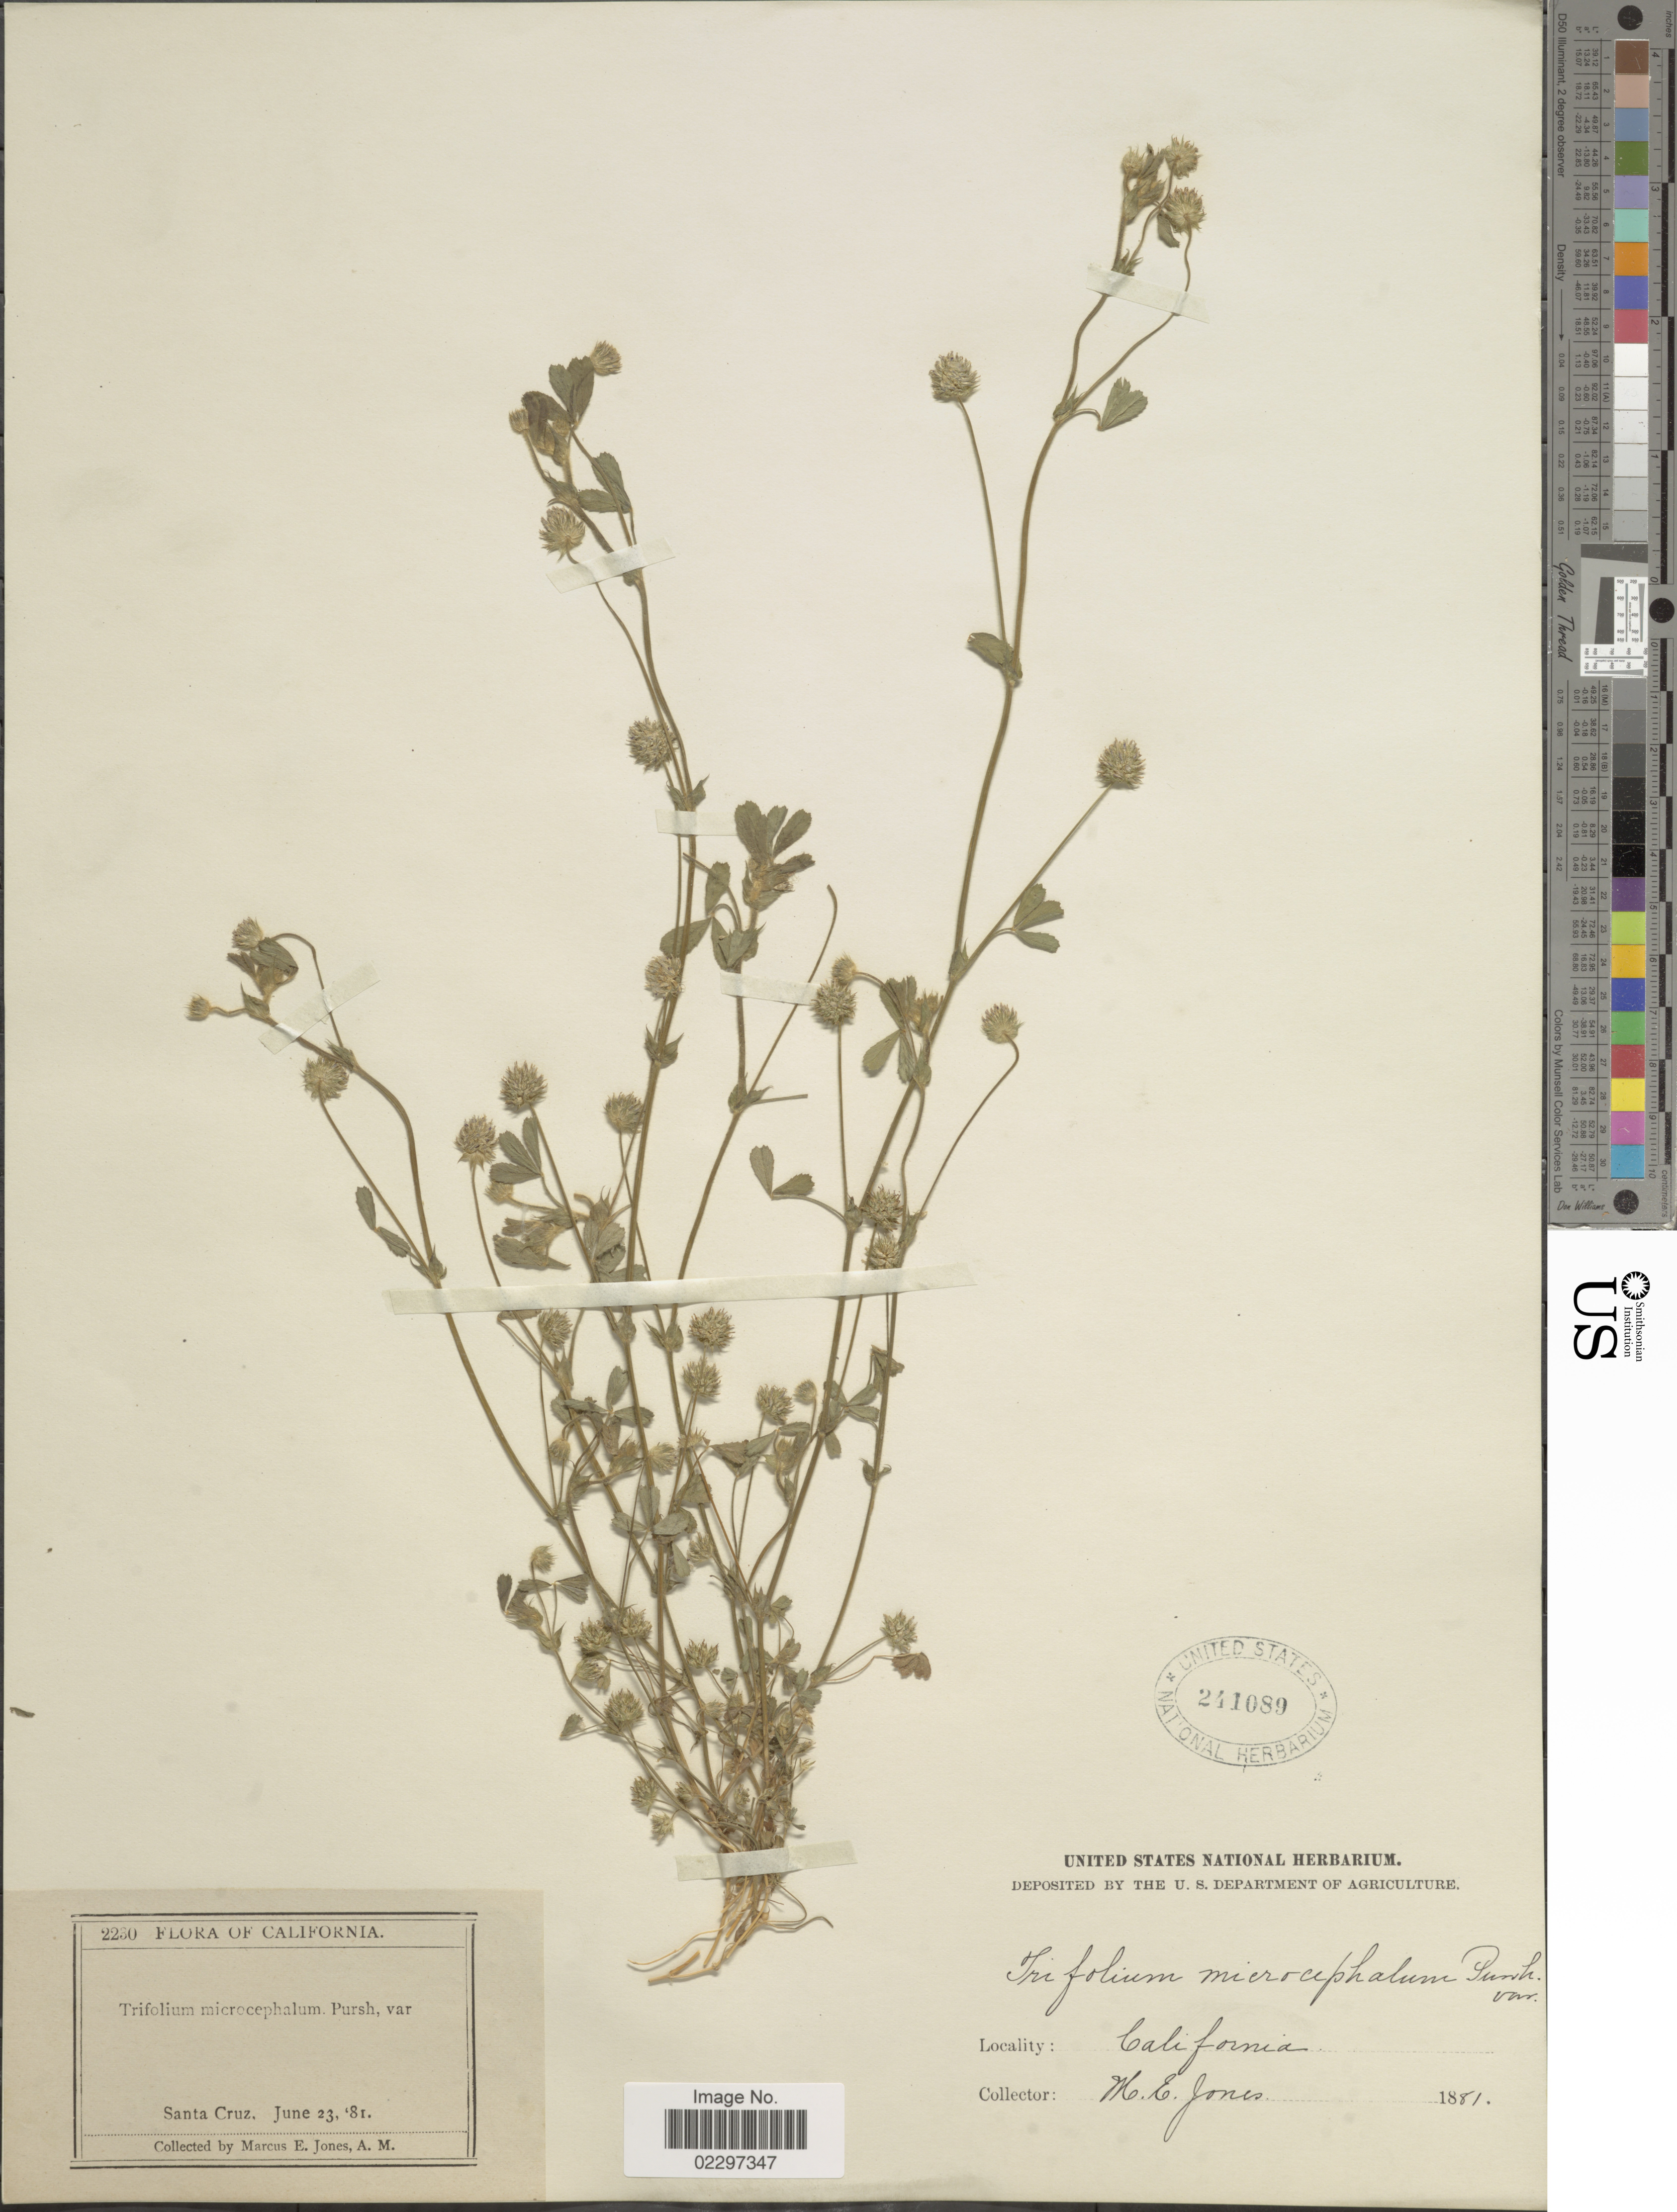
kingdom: Plantae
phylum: Tracheophyta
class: Magnoliopsida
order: Fabales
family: Fabaceae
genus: Trifolium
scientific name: Trifolium microcephalum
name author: Pursh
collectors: M. E. Jones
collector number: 2230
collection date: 1881-06-23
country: United States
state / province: California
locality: Santa Cruz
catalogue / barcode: US 241089